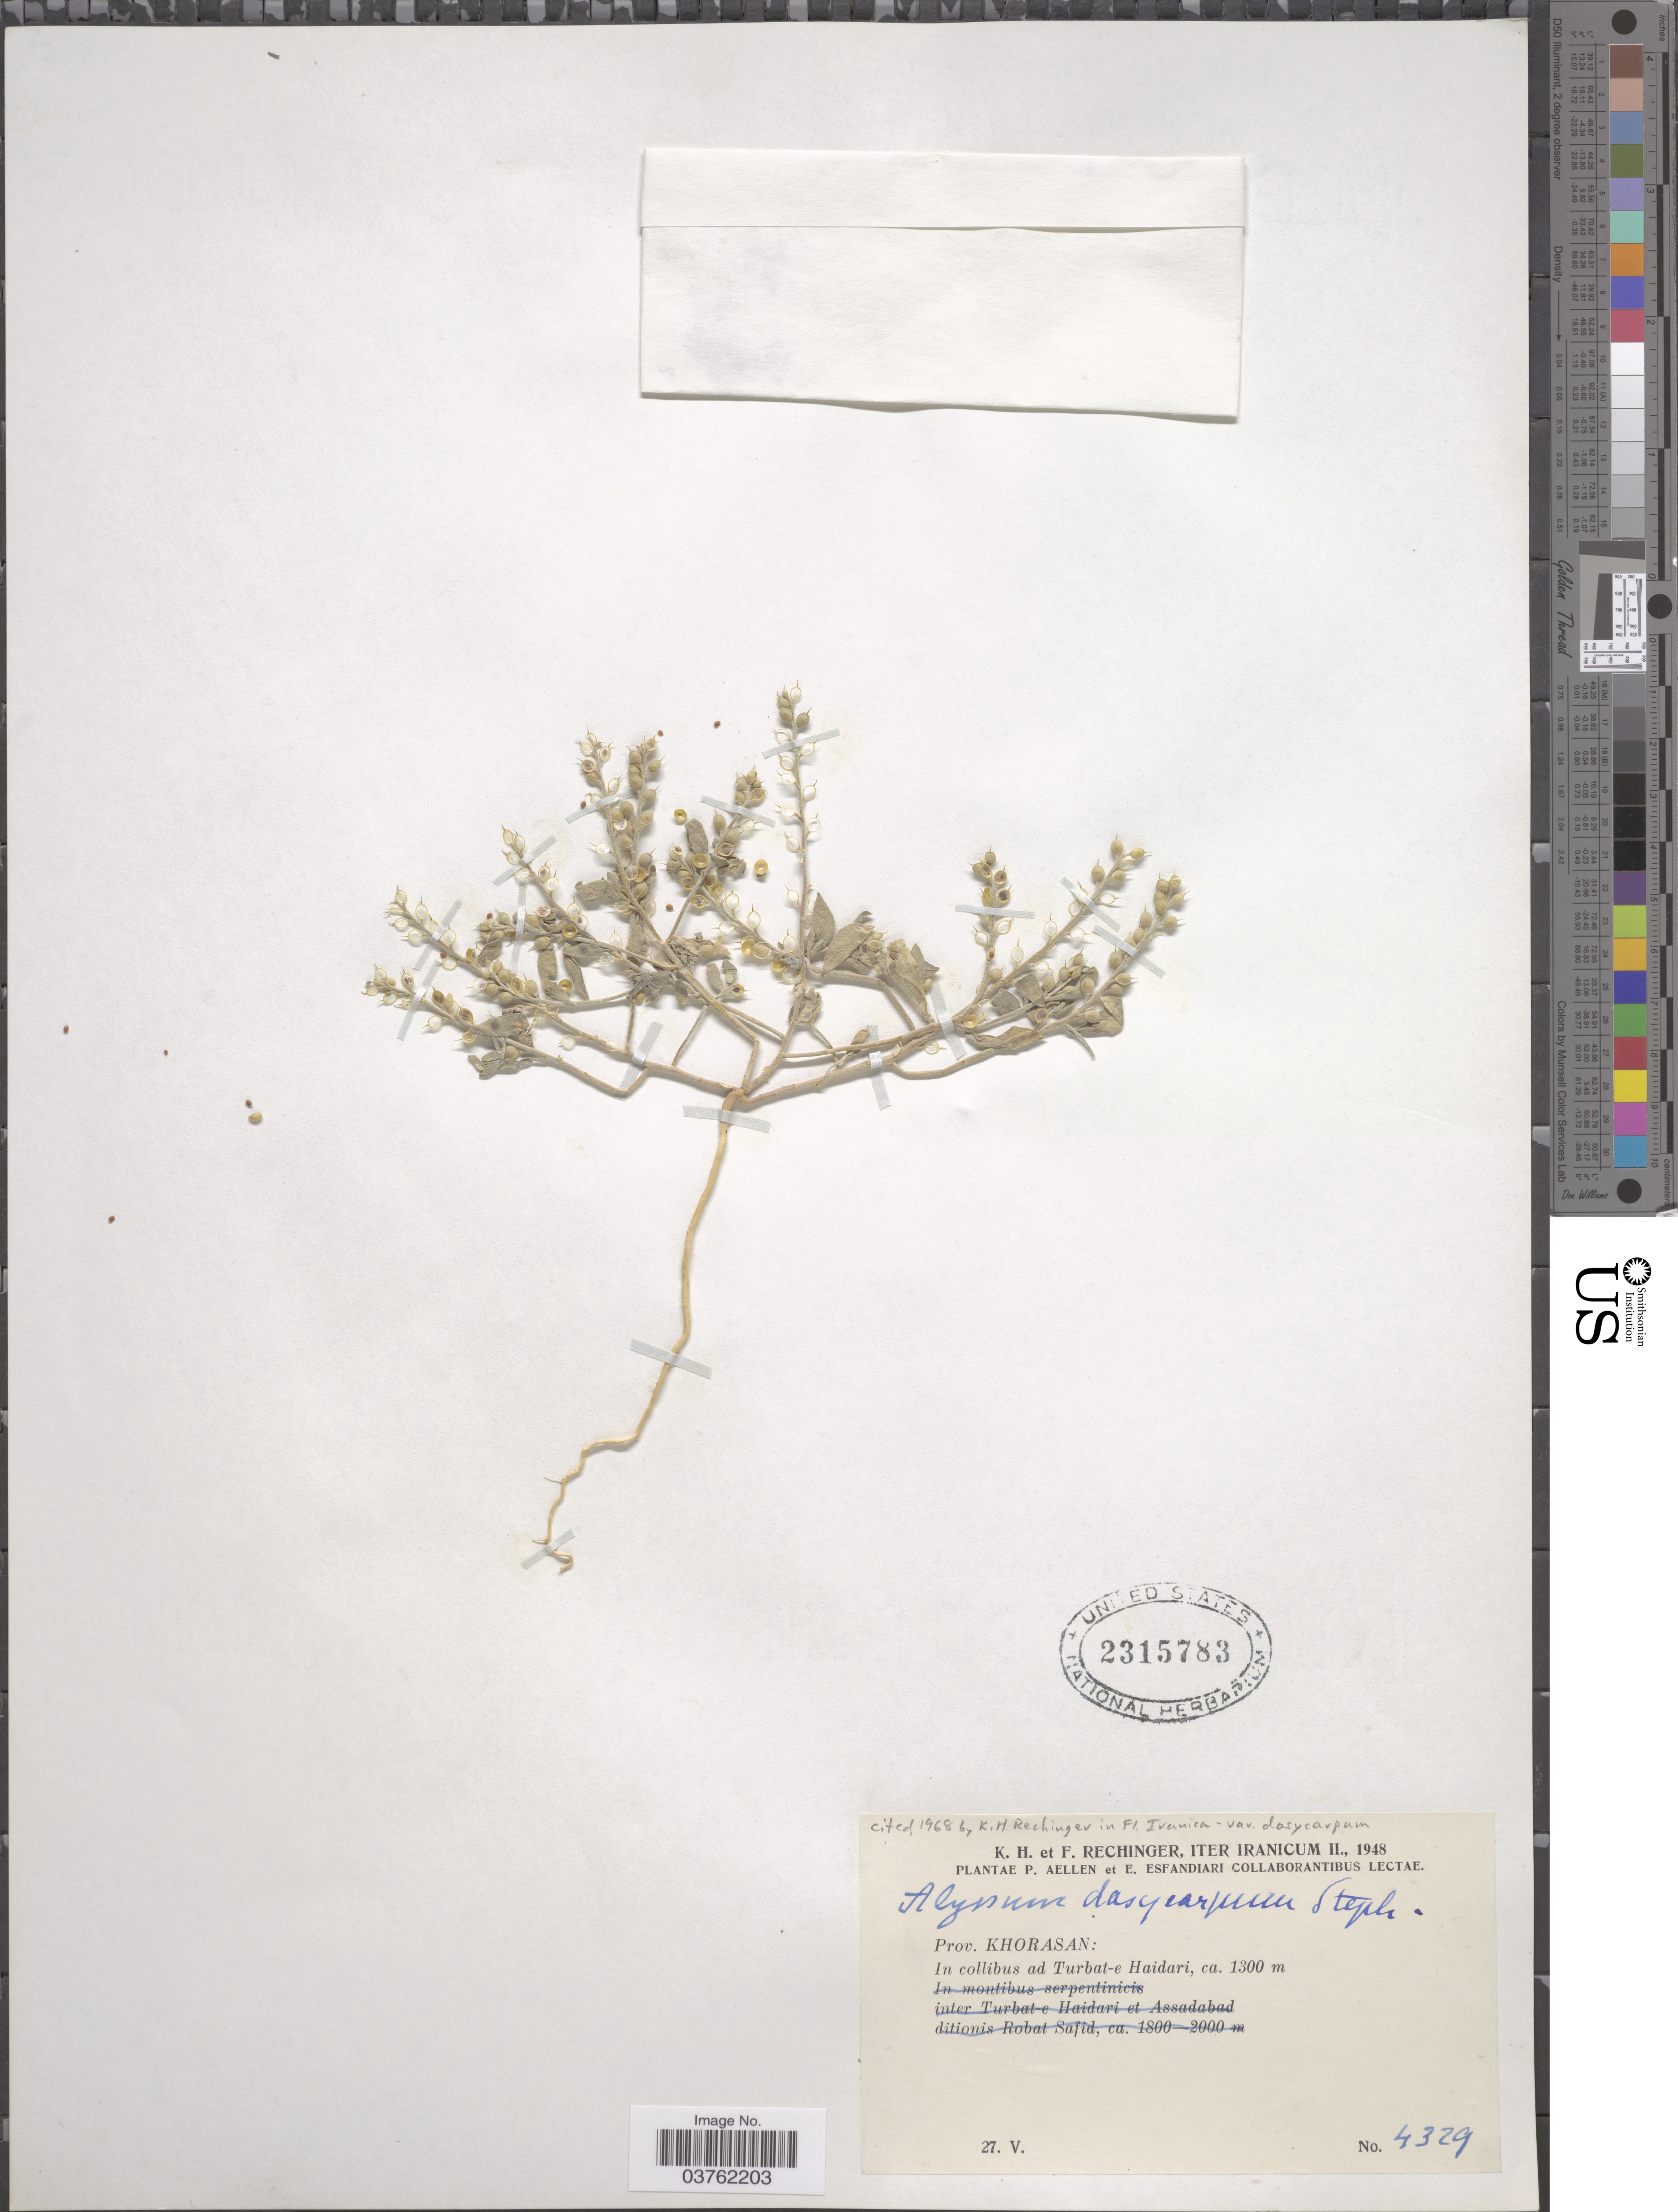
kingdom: Plantae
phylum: Tracheophyta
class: Magnoliopsida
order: Brassicales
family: Brassicaceae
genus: Alyssum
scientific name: Alyssum dasycarpum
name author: Stephan ex Willd.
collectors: K. H. Rechinger & F. Rechinger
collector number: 4329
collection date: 1948-05-27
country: Iran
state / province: Khorasan [obsolete]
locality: Iter Iranicum II. In collibus ad Turbat-e Haidari.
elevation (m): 1300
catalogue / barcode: US 2315783